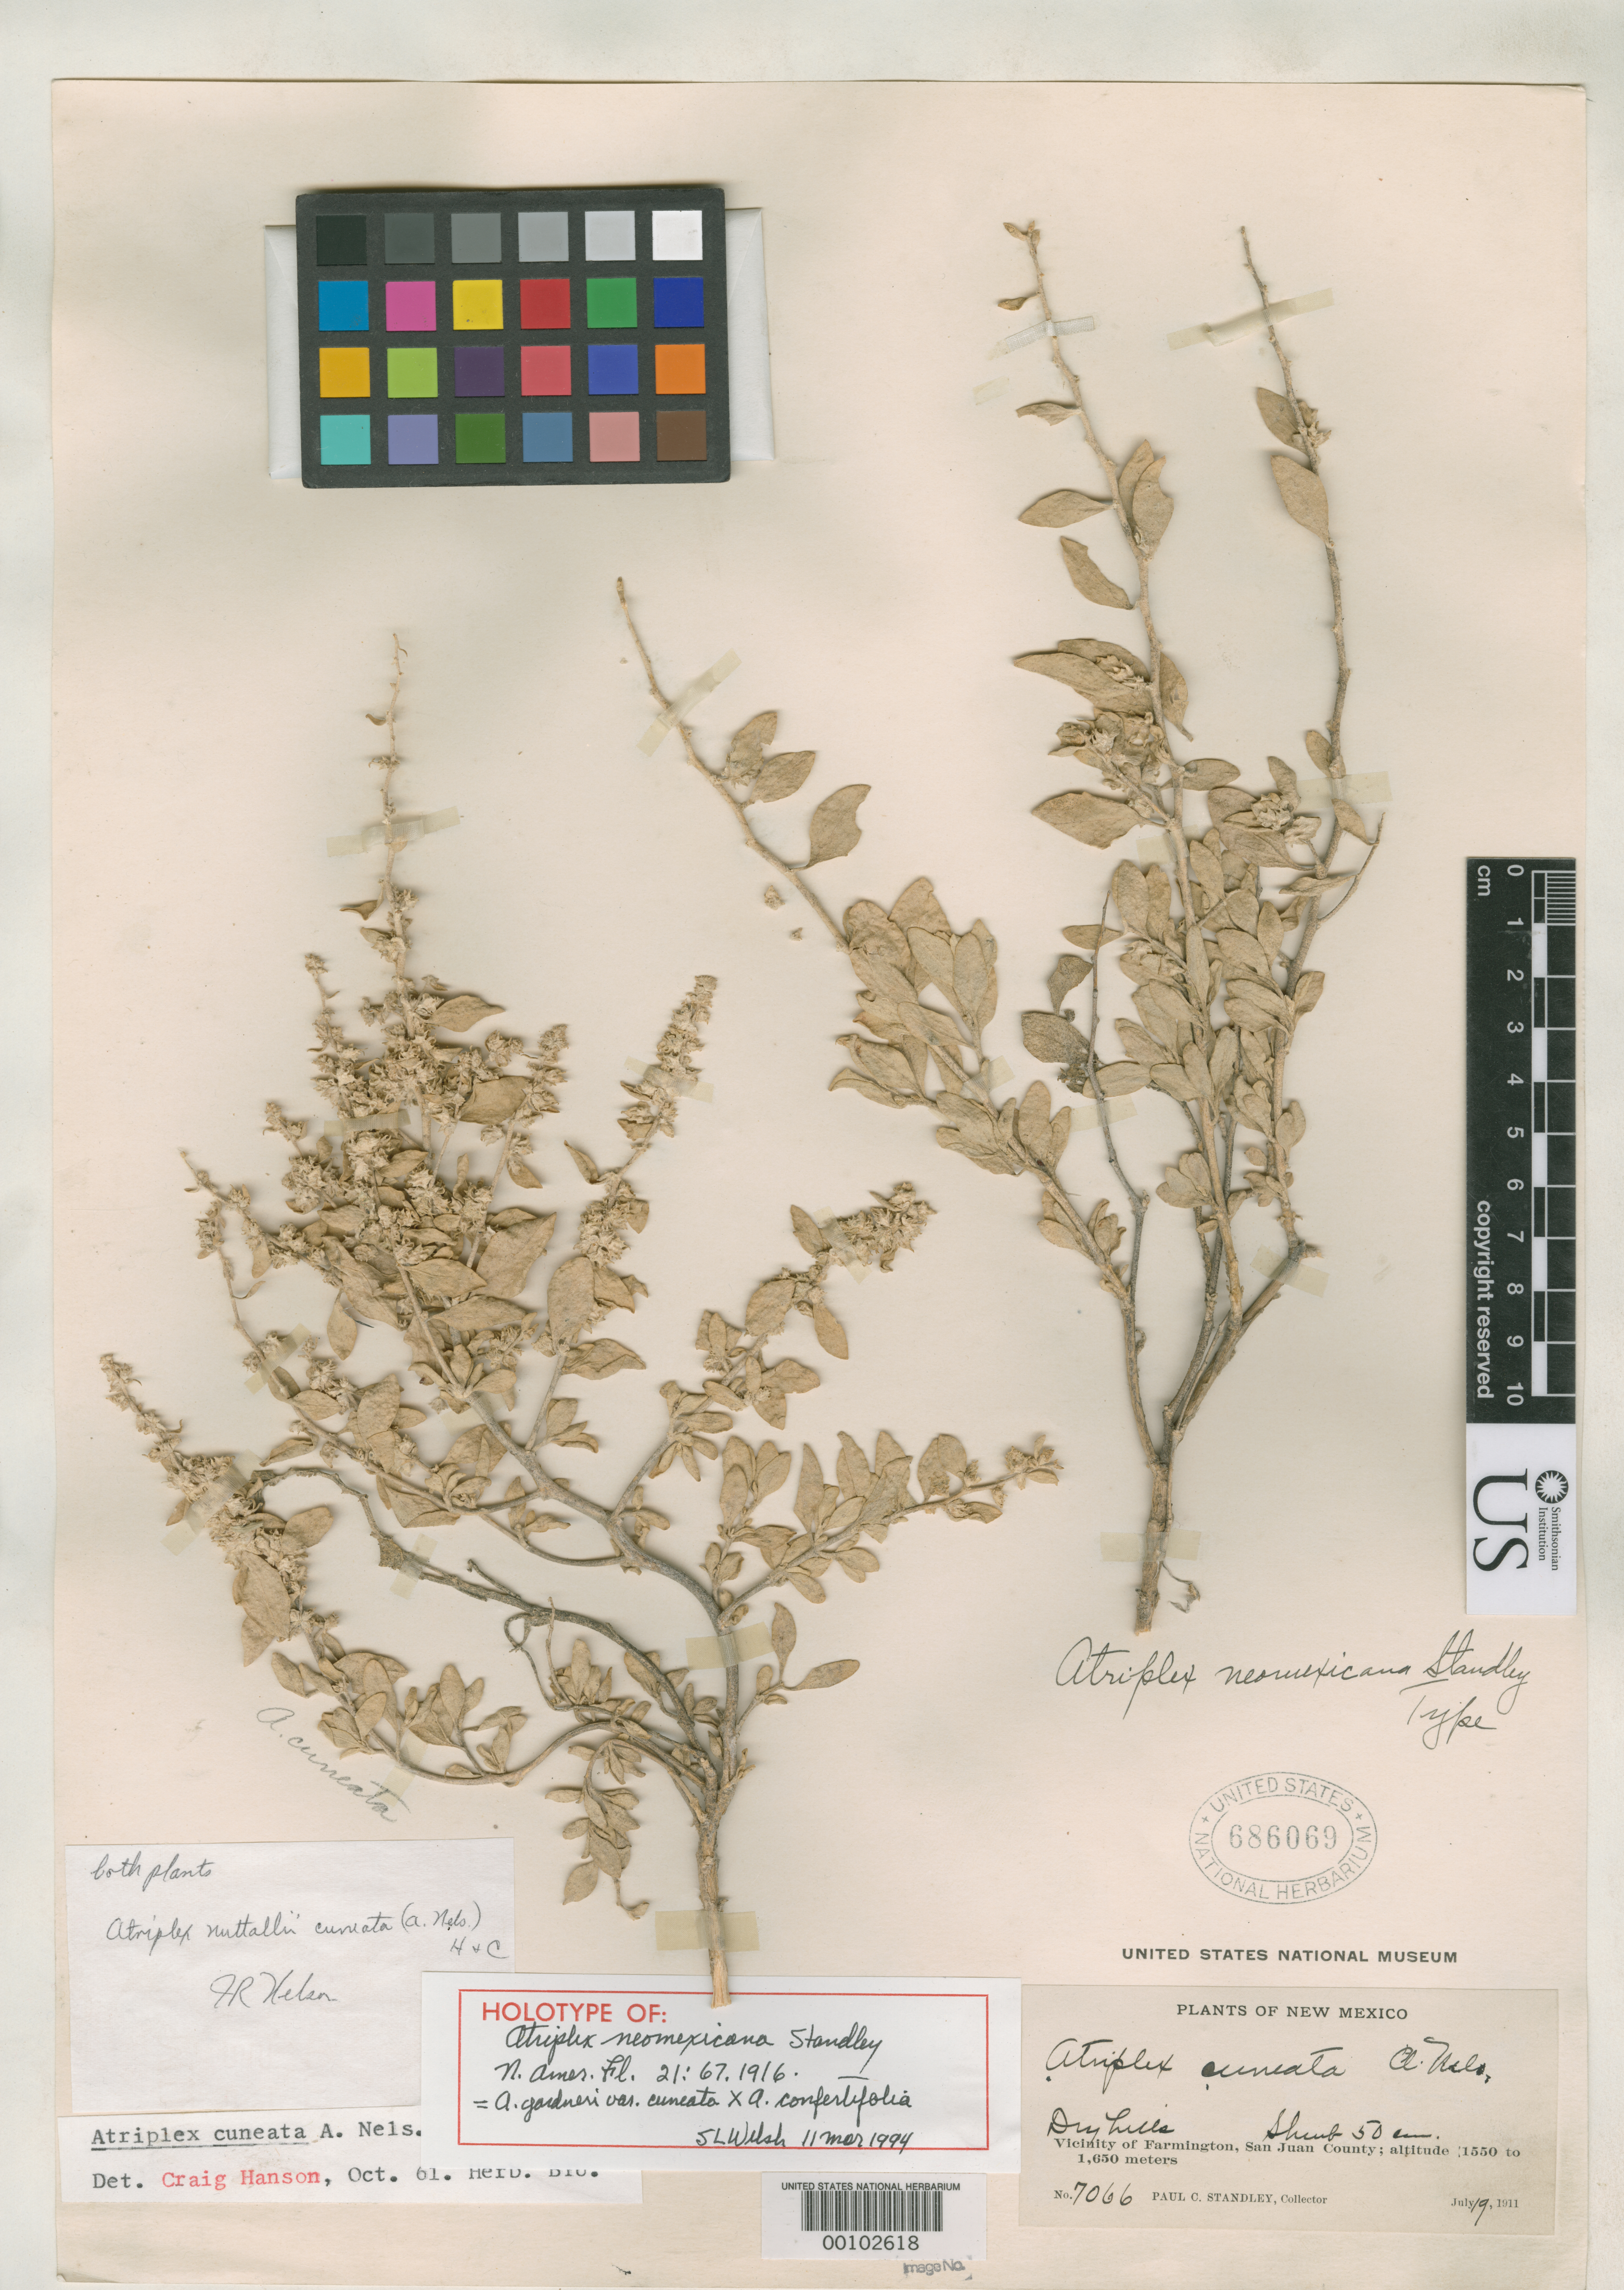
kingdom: Plantae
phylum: Tracheophyta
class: Magnoliopsida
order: Caryophyllales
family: Amaranthaceae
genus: Atriplex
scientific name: Atriplex neomexicana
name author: Standl.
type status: Holotype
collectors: P. C. Standley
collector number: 7066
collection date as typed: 19 Jul 1911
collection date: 1911-07-19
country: United States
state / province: New Mexico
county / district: San Juan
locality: Vicinity of Farmington.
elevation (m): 1550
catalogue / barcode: US 686069